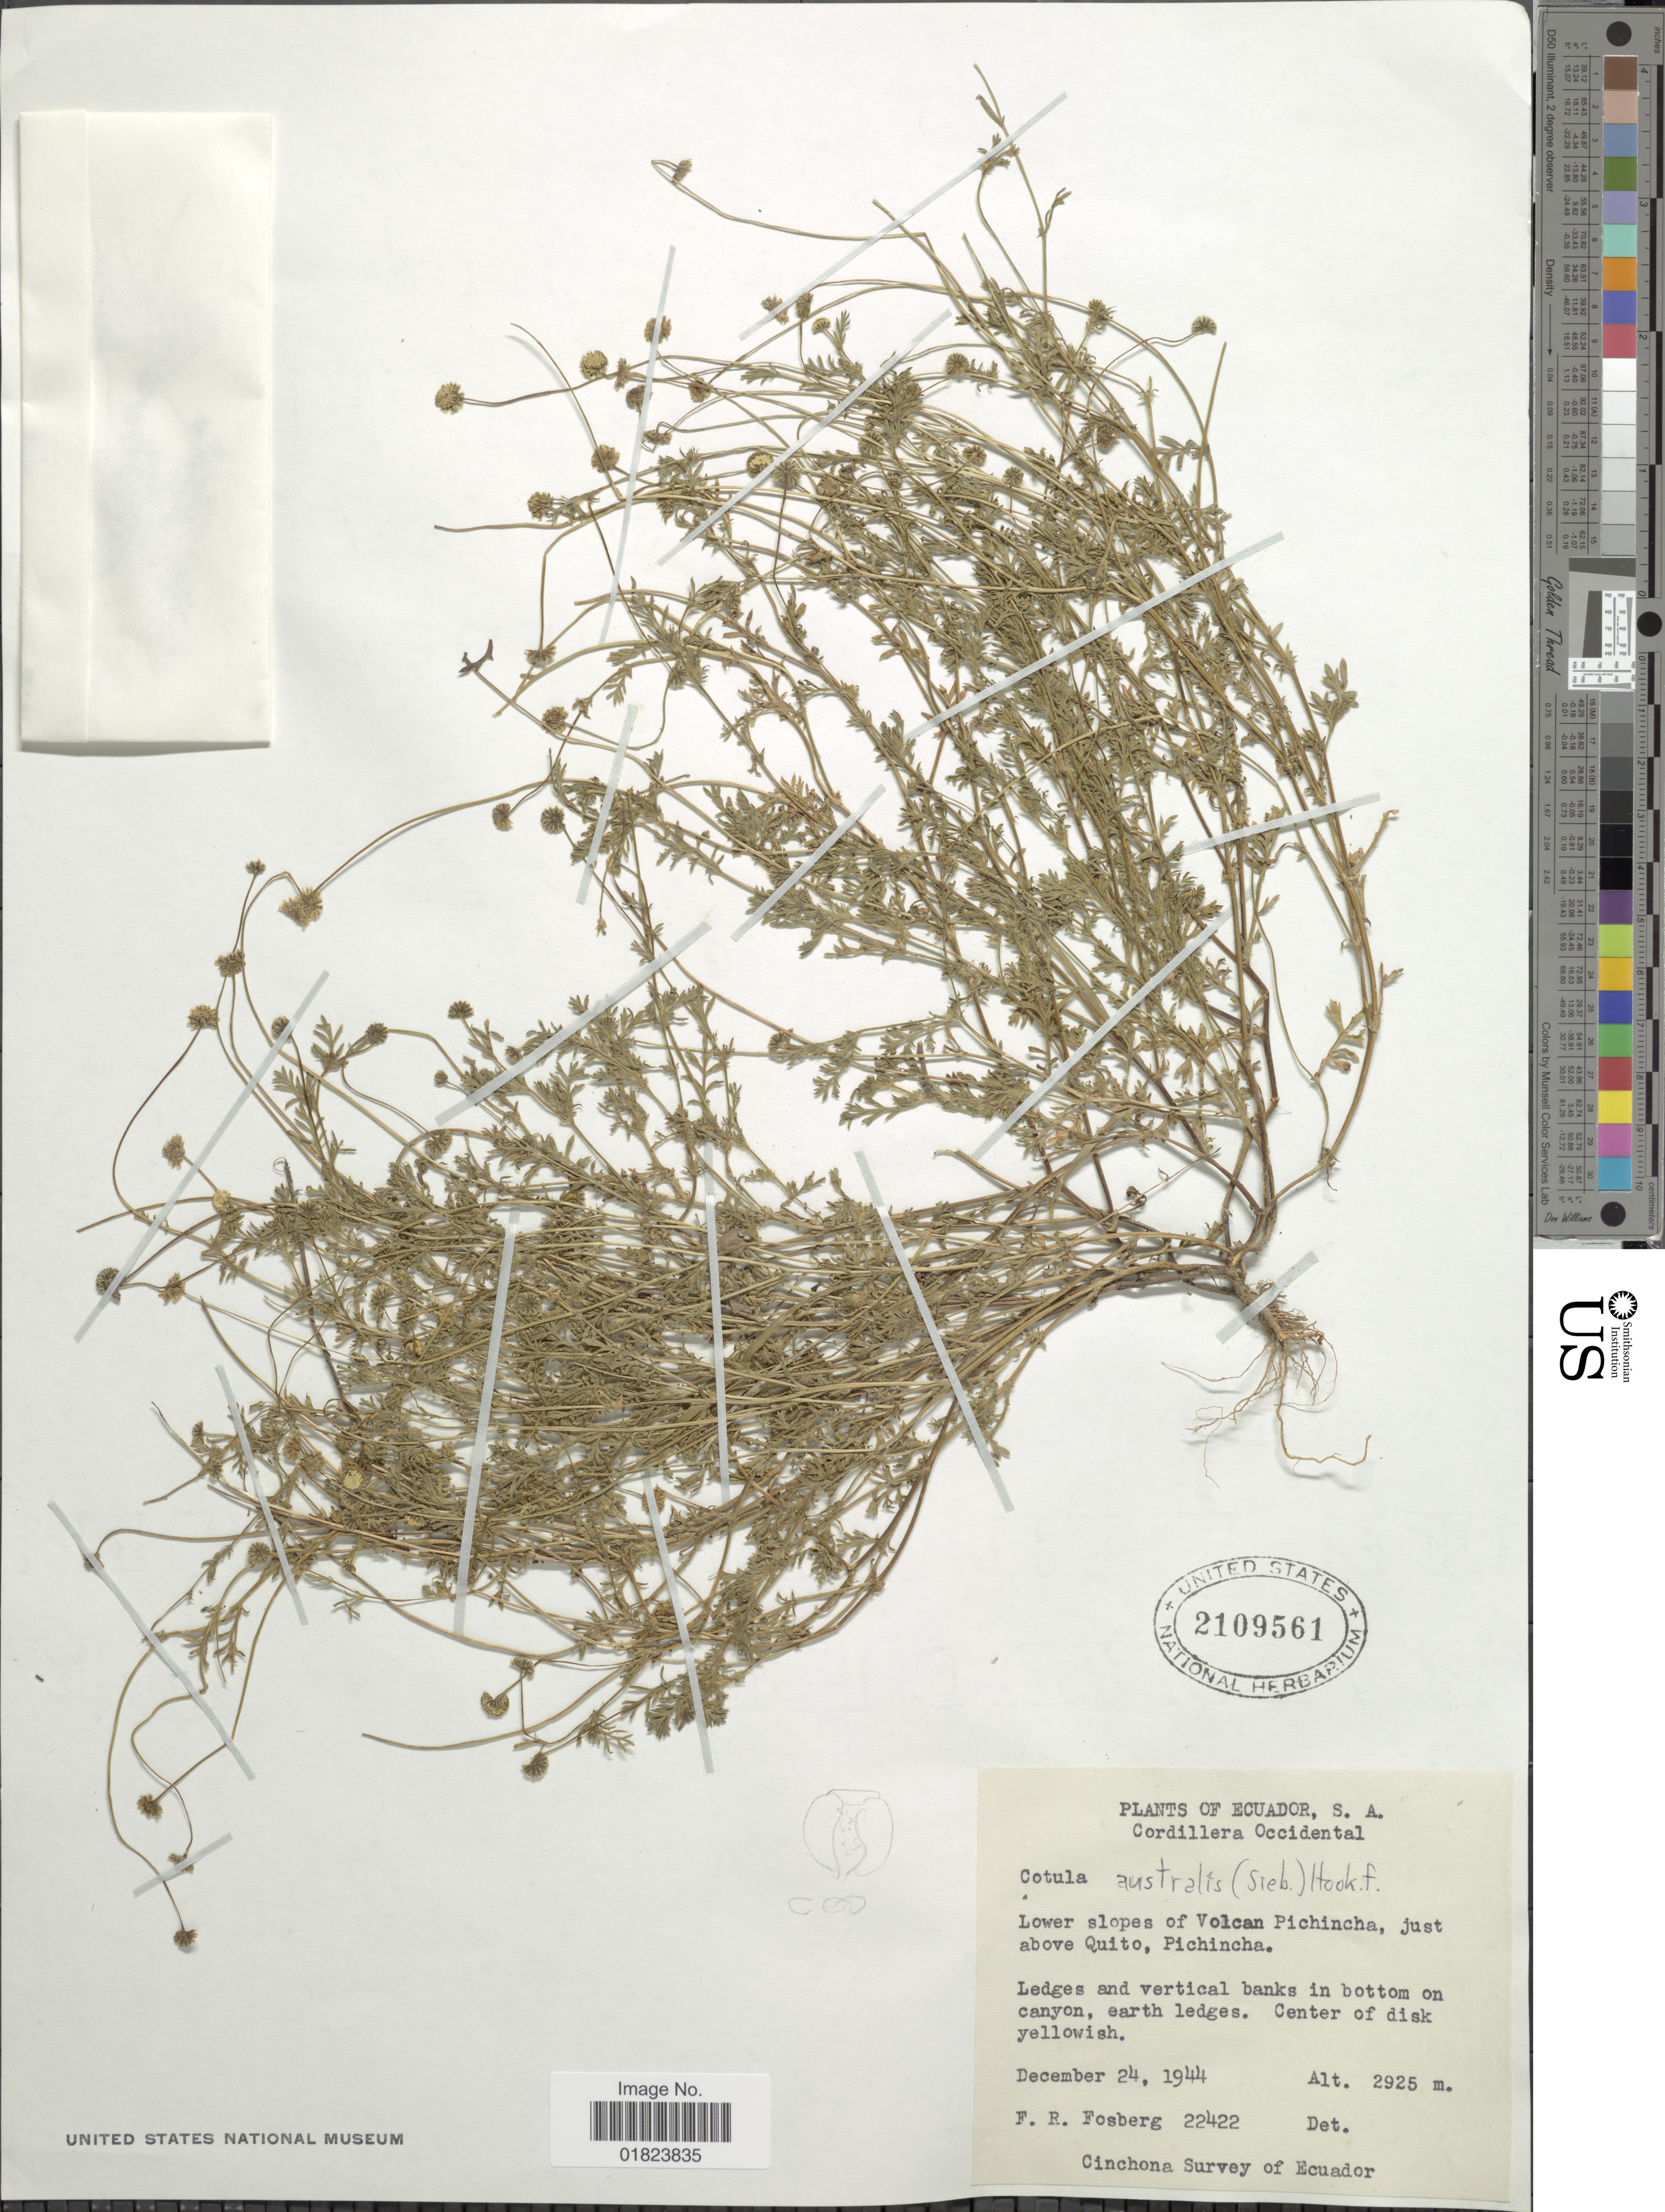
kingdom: Plantae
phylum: Tracheophyta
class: Magnoliopsida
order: Asterales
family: Asteraceae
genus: Cotula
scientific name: Cotula australis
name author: (Sieber ex Spreng.) Hook. f.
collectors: F. R. Fosberg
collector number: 22422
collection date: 1944-12-24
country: Ecuador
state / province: Pichincha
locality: S.A., Cordillera Occidental, lower slopes of Volcan Pichincha, just above Quito.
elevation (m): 2925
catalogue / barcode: US 2109561